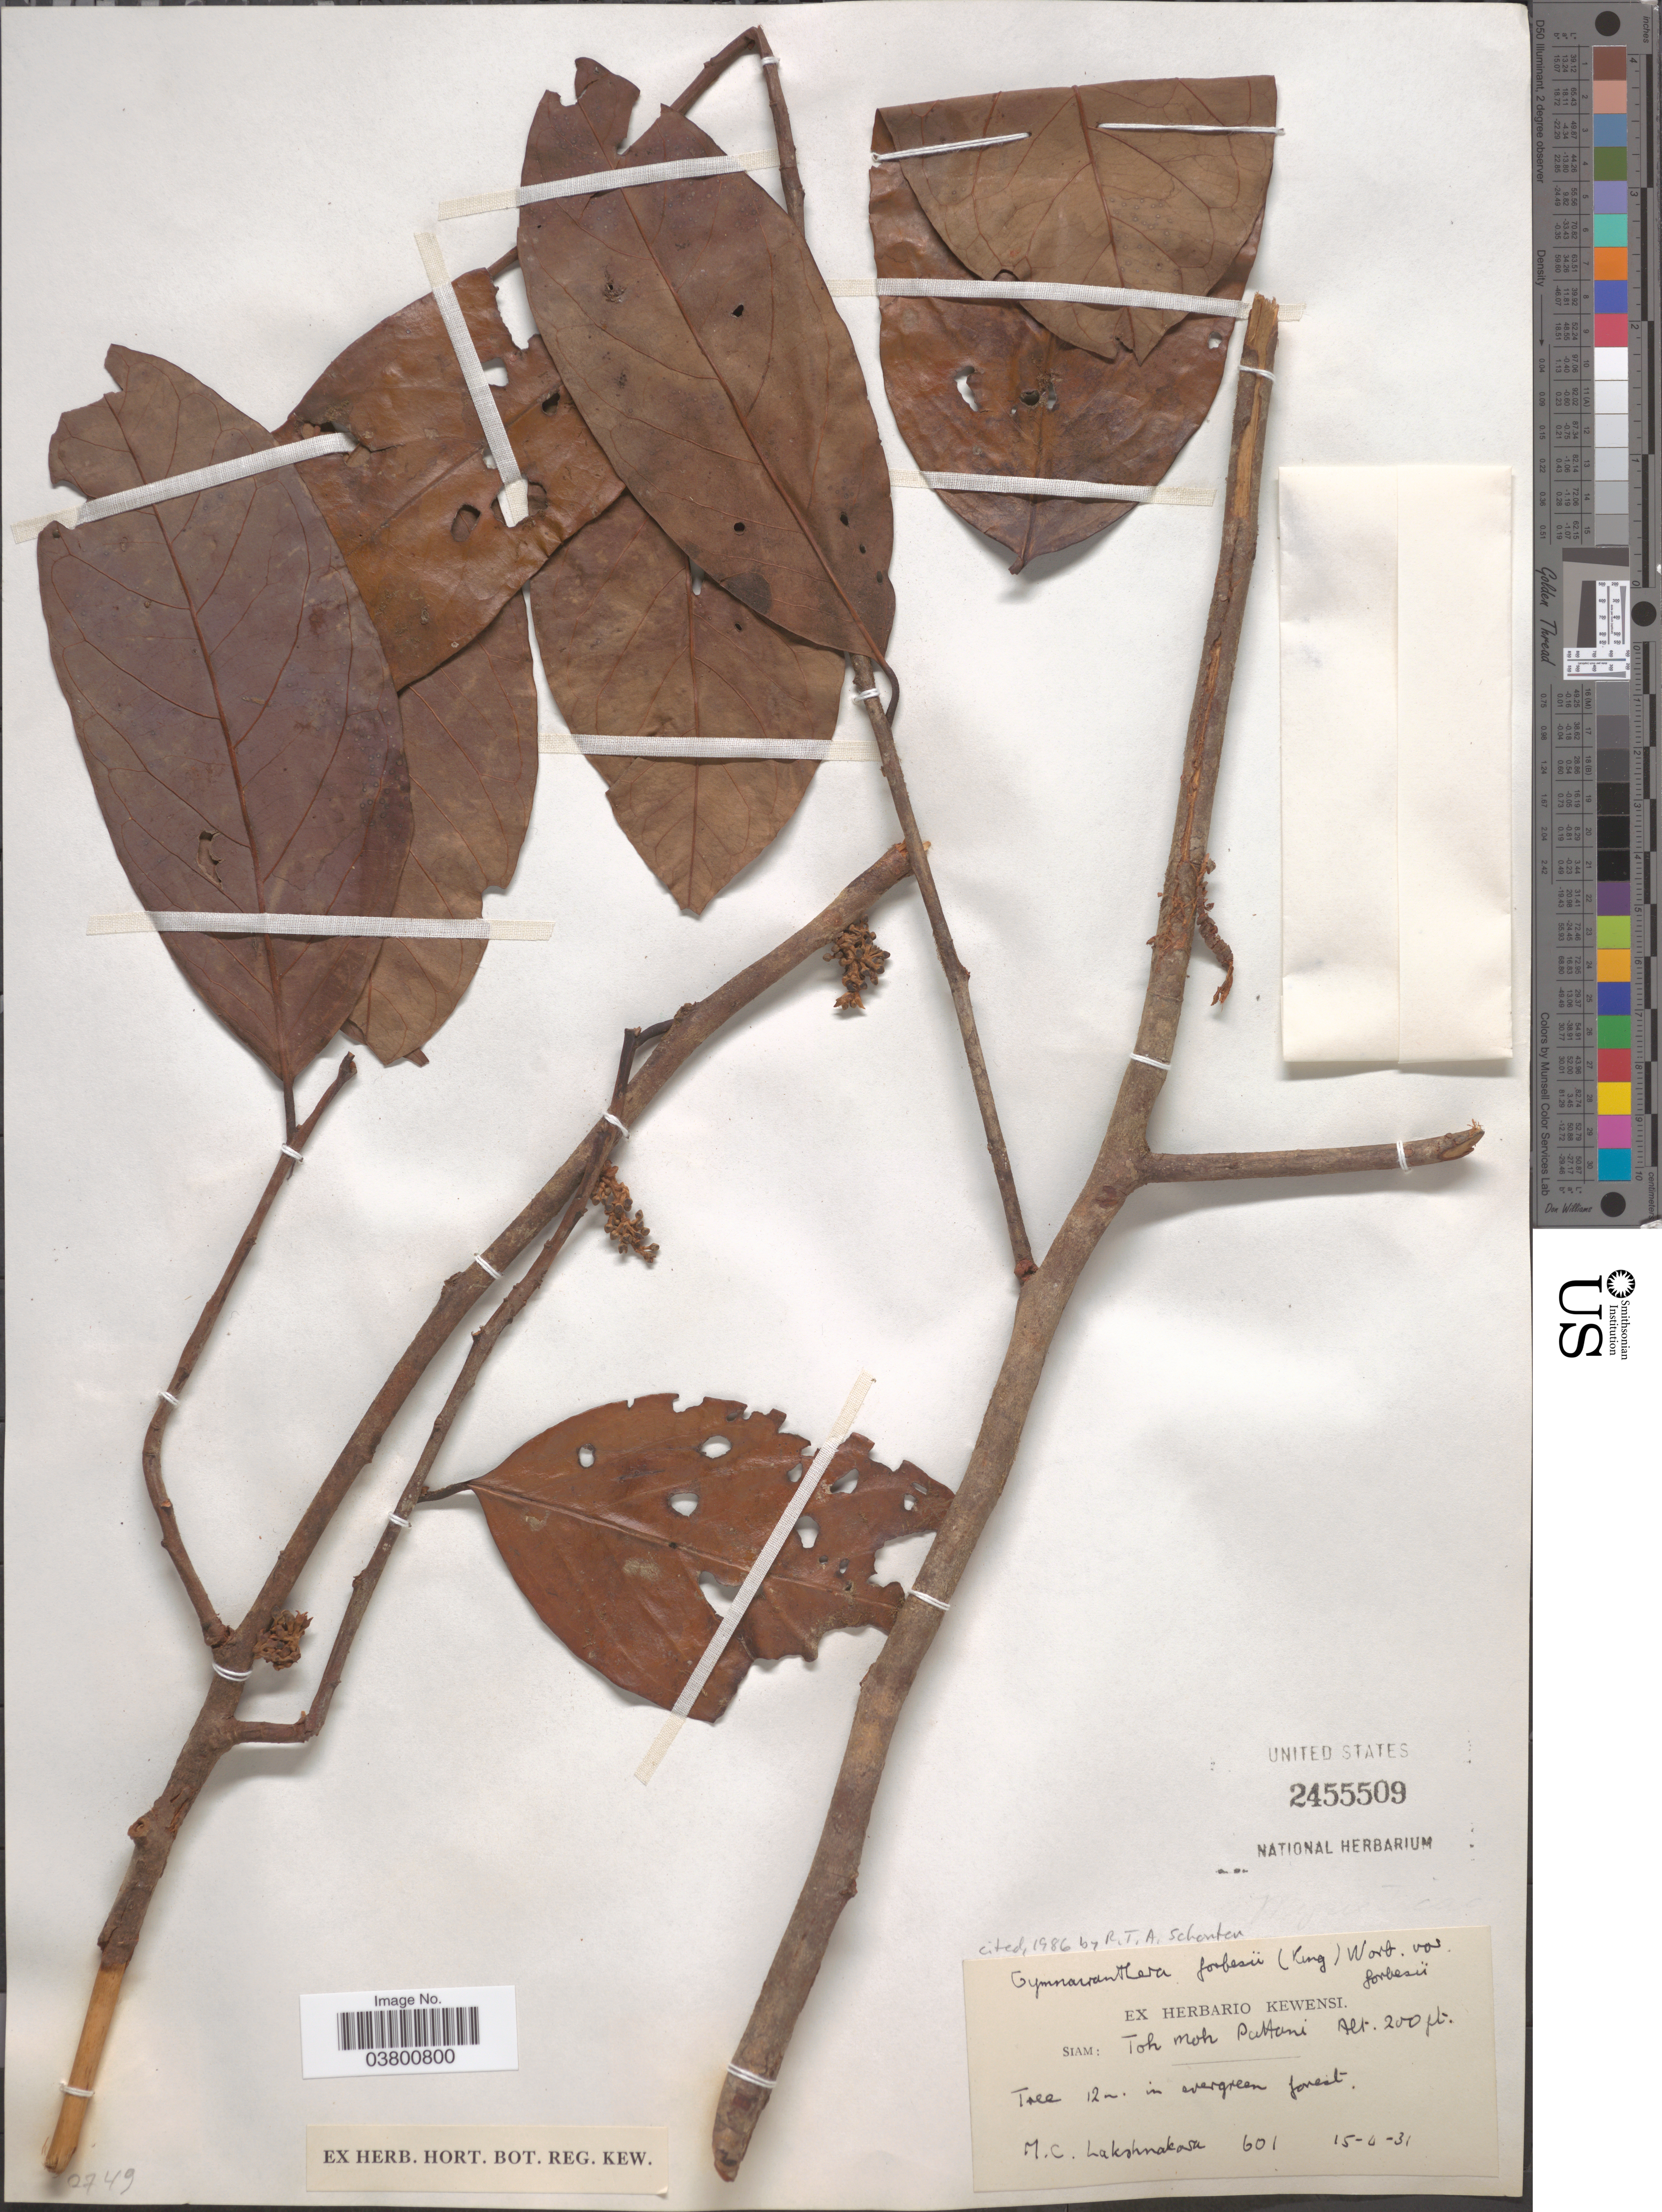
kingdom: Plantae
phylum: Tracheophyta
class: Magnoliopsida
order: Magnoliales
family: Myristicaceae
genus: Gymnacranthera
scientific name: Gymnacranthera forbesii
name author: (R.M. King) Warb.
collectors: M. Lakschnakara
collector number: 601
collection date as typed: Transcribed d/m/y: 15/4/31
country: Thailand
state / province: Pattani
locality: Siam: Toh Moh Pattani.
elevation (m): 61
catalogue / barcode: US 2455509